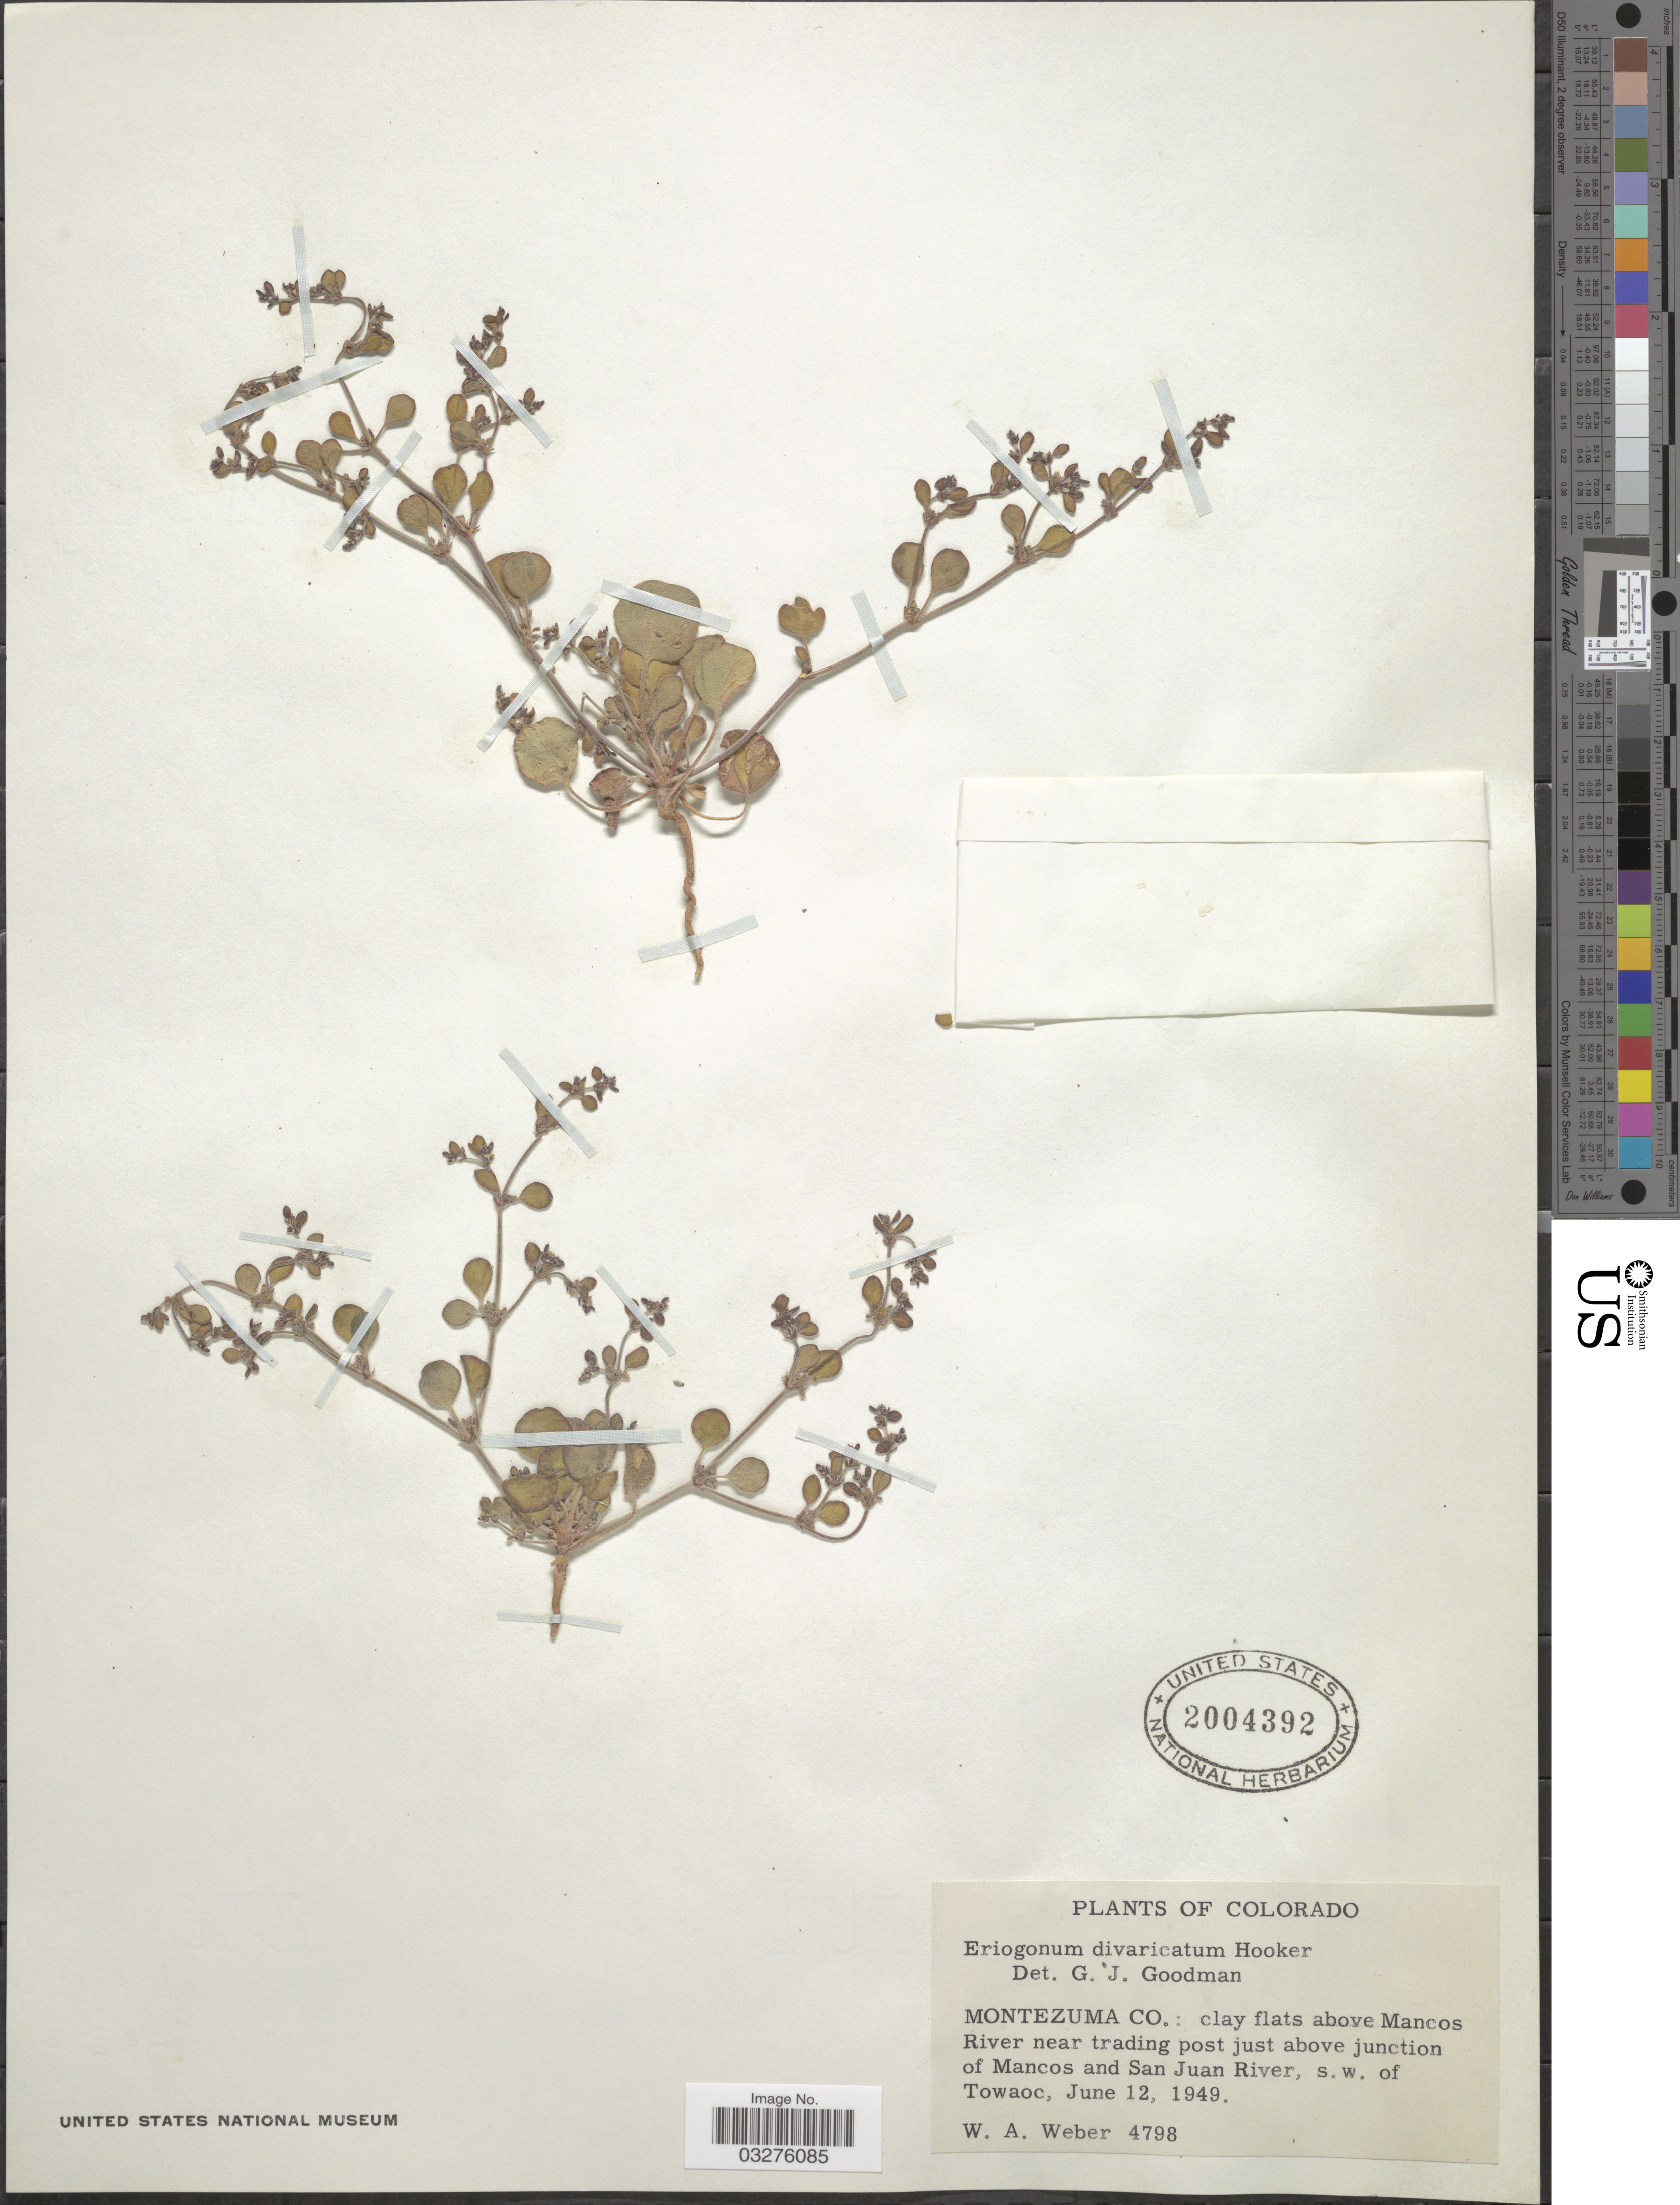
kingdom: Plantae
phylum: Tracheophyta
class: Magnoliopsida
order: Caryophyllales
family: Polygonaceae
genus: Eriogonum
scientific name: Eriogonum divaricatum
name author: Hook.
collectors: W. A. Weber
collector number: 4798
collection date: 1949-06-12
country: United States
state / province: Colorado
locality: Montezuma Co.: clay flats above Mancos River near trading post just above junction of Mancos and San Juan River, s.w. of Towaoc.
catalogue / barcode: US 2004392